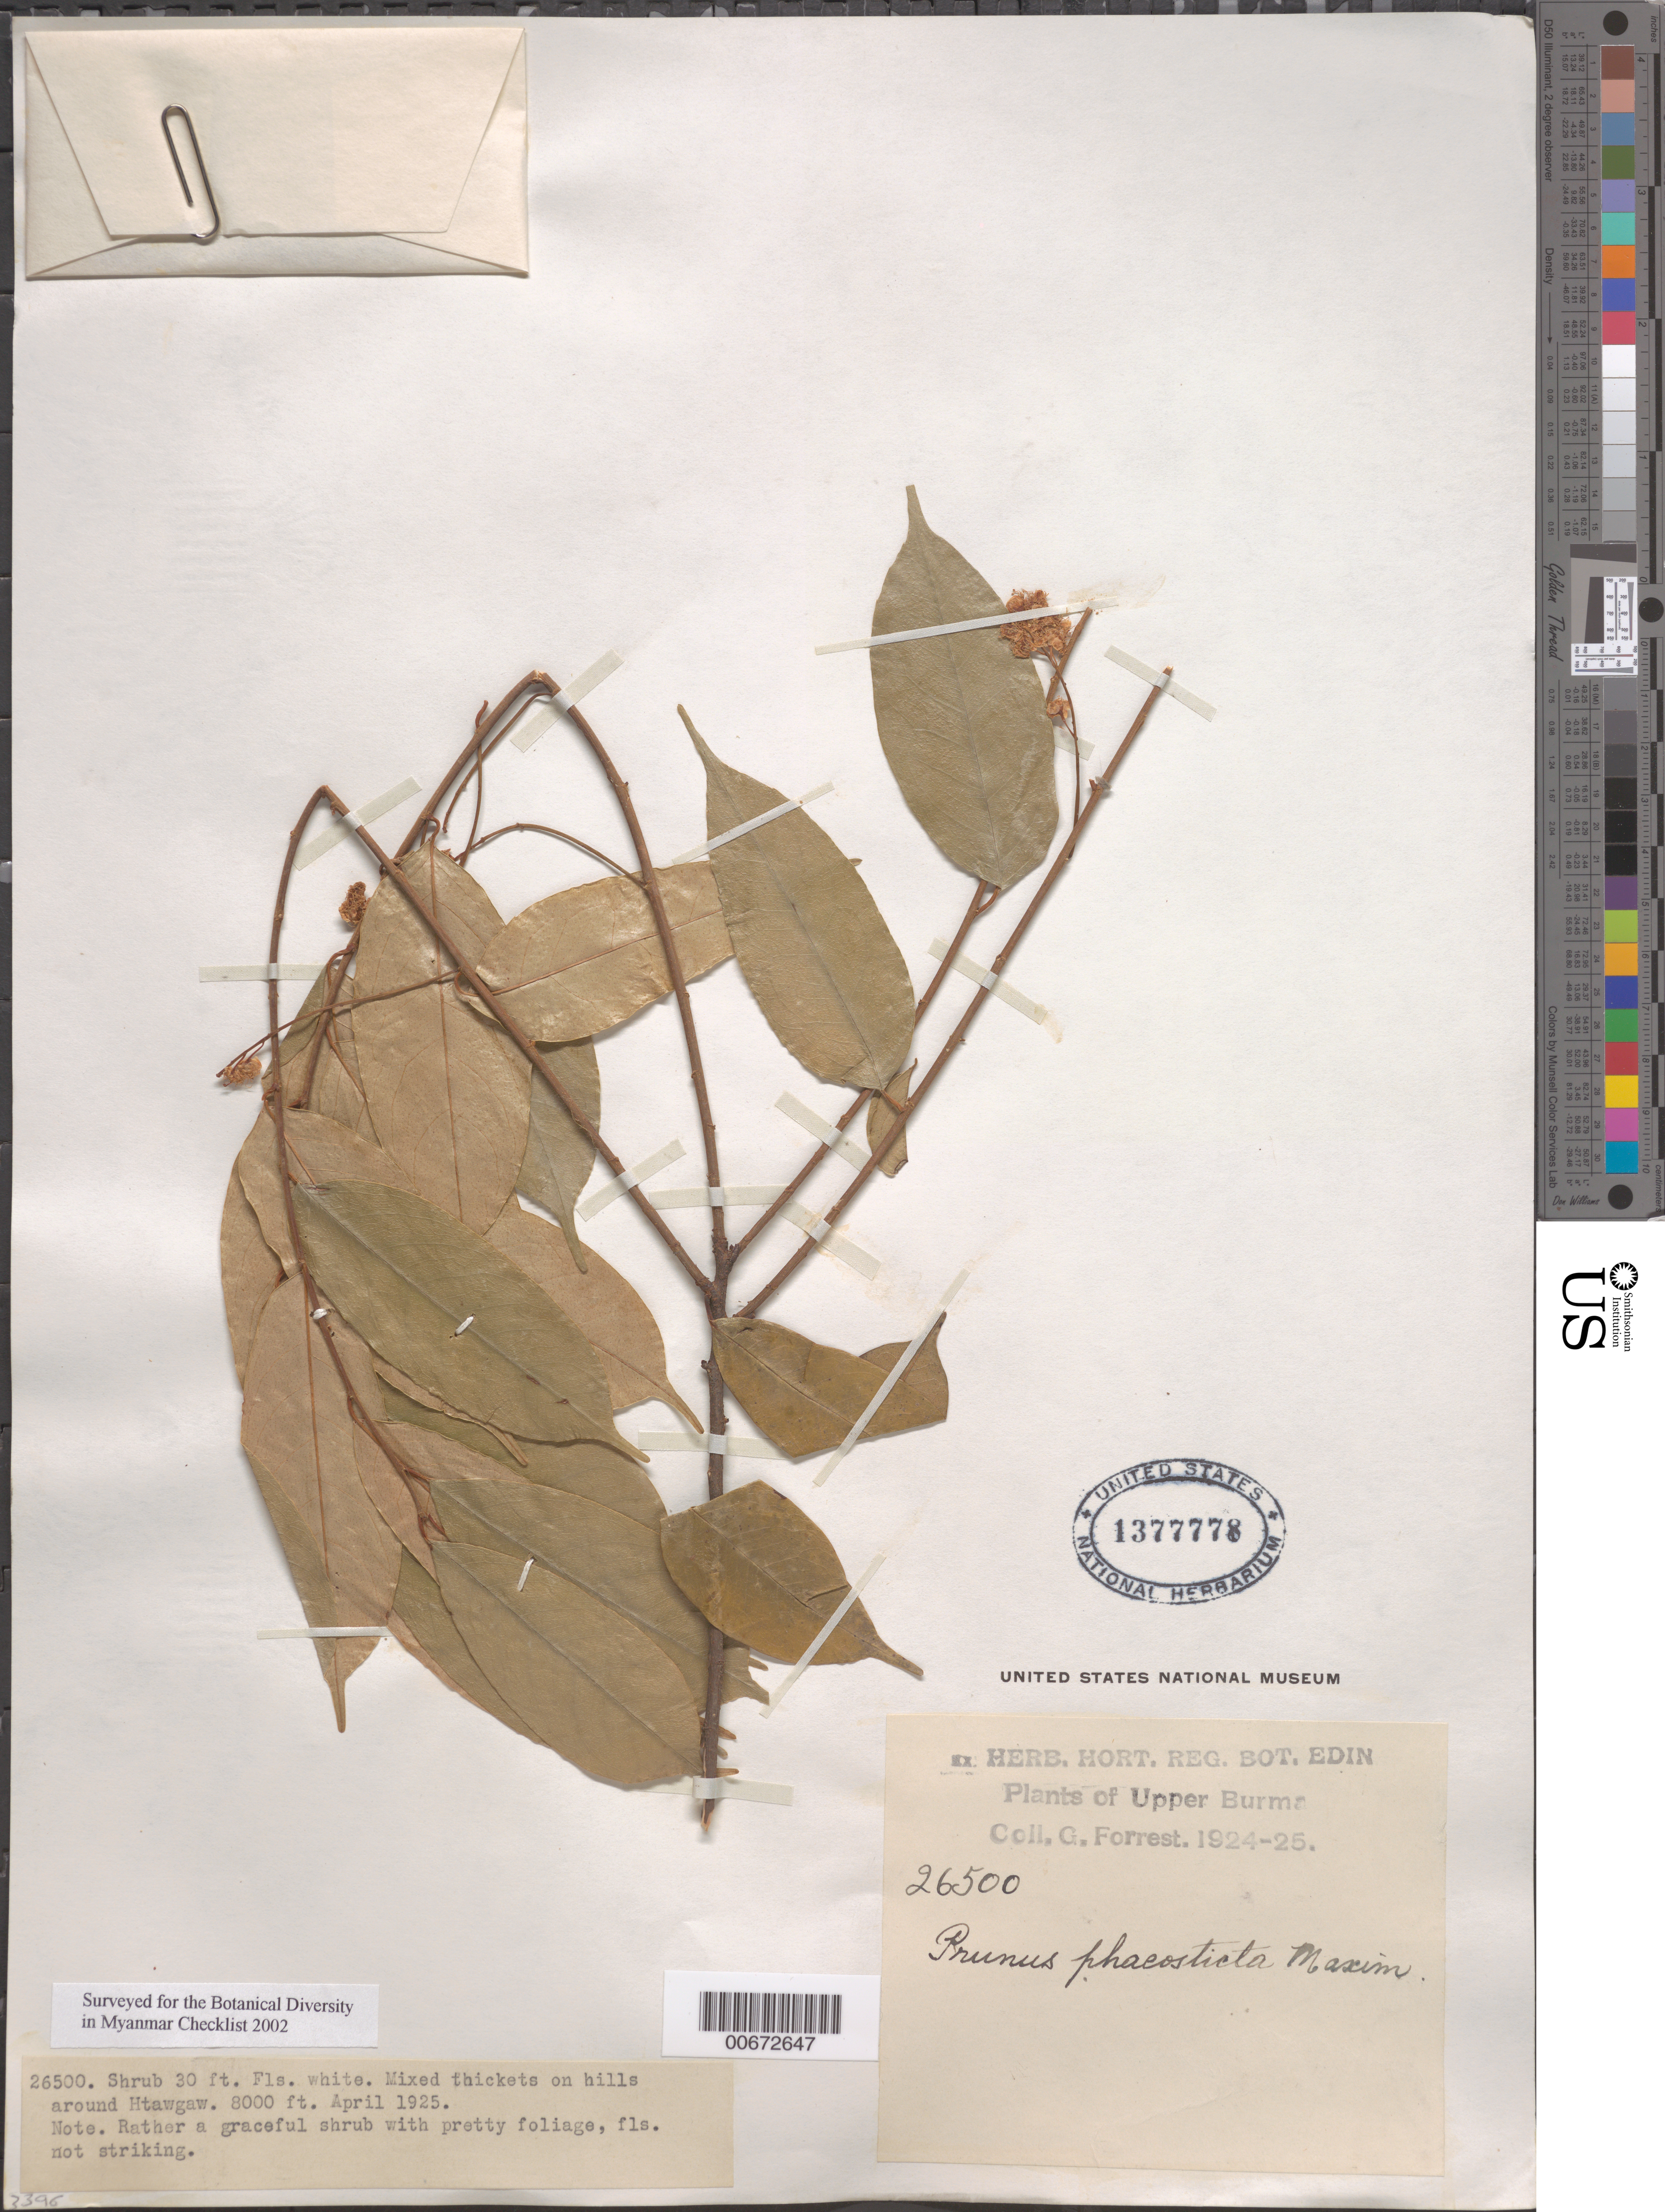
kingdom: Plantae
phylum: Tracheophyta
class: Magnoliopsida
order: Rosales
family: Rosaceae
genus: Prunus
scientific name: Prunus phaeosticta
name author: (Hance) Maxim.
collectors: G. Forrest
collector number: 26500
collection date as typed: Apr 1925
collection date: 1925-04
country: Myanmar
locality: Upper Burma, around Htawgaw.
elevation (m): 2438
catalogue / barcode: US 1377778